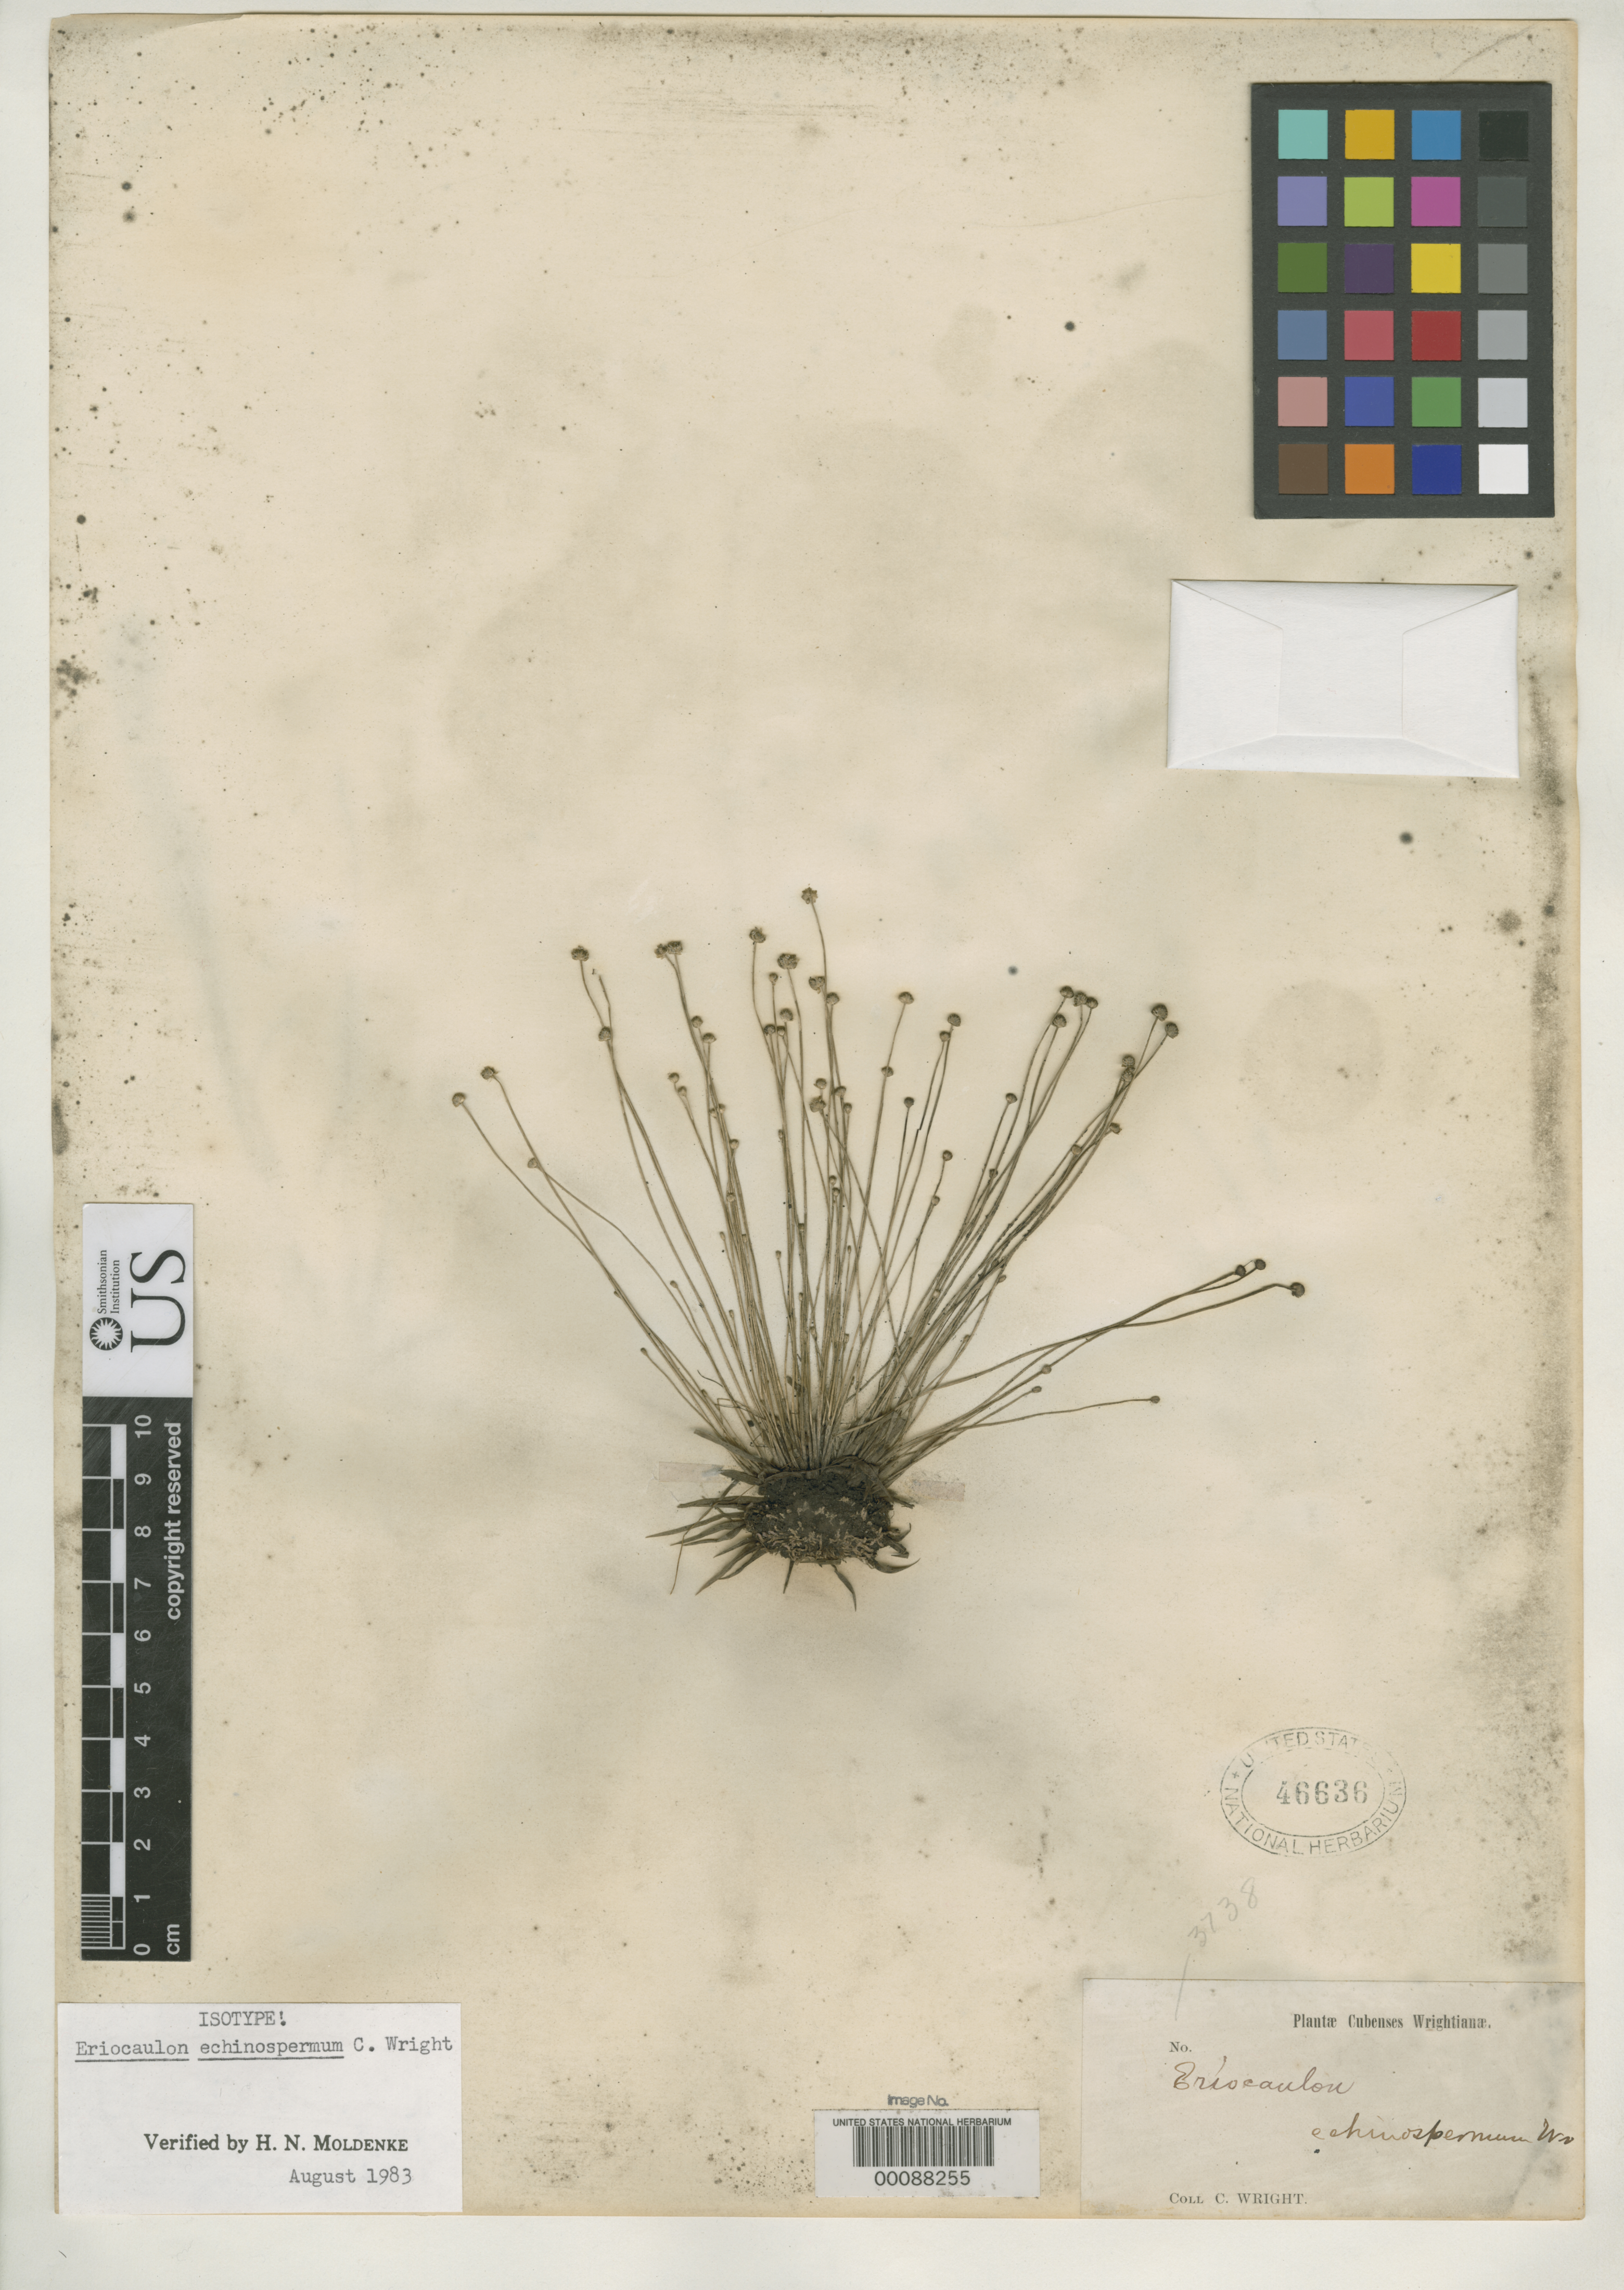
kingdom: Plantae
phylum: Tracheophyta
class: Liliopsida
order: Poales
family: Eriocaulaceae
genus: Eriocaulon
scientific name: Eriocaulon echinospermum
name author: C. Wright in Sauvalle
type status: Isotype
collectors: C. Wright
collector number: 3738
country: Cuba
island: Greater Antilles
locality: Abajo.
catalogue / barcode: US 46636